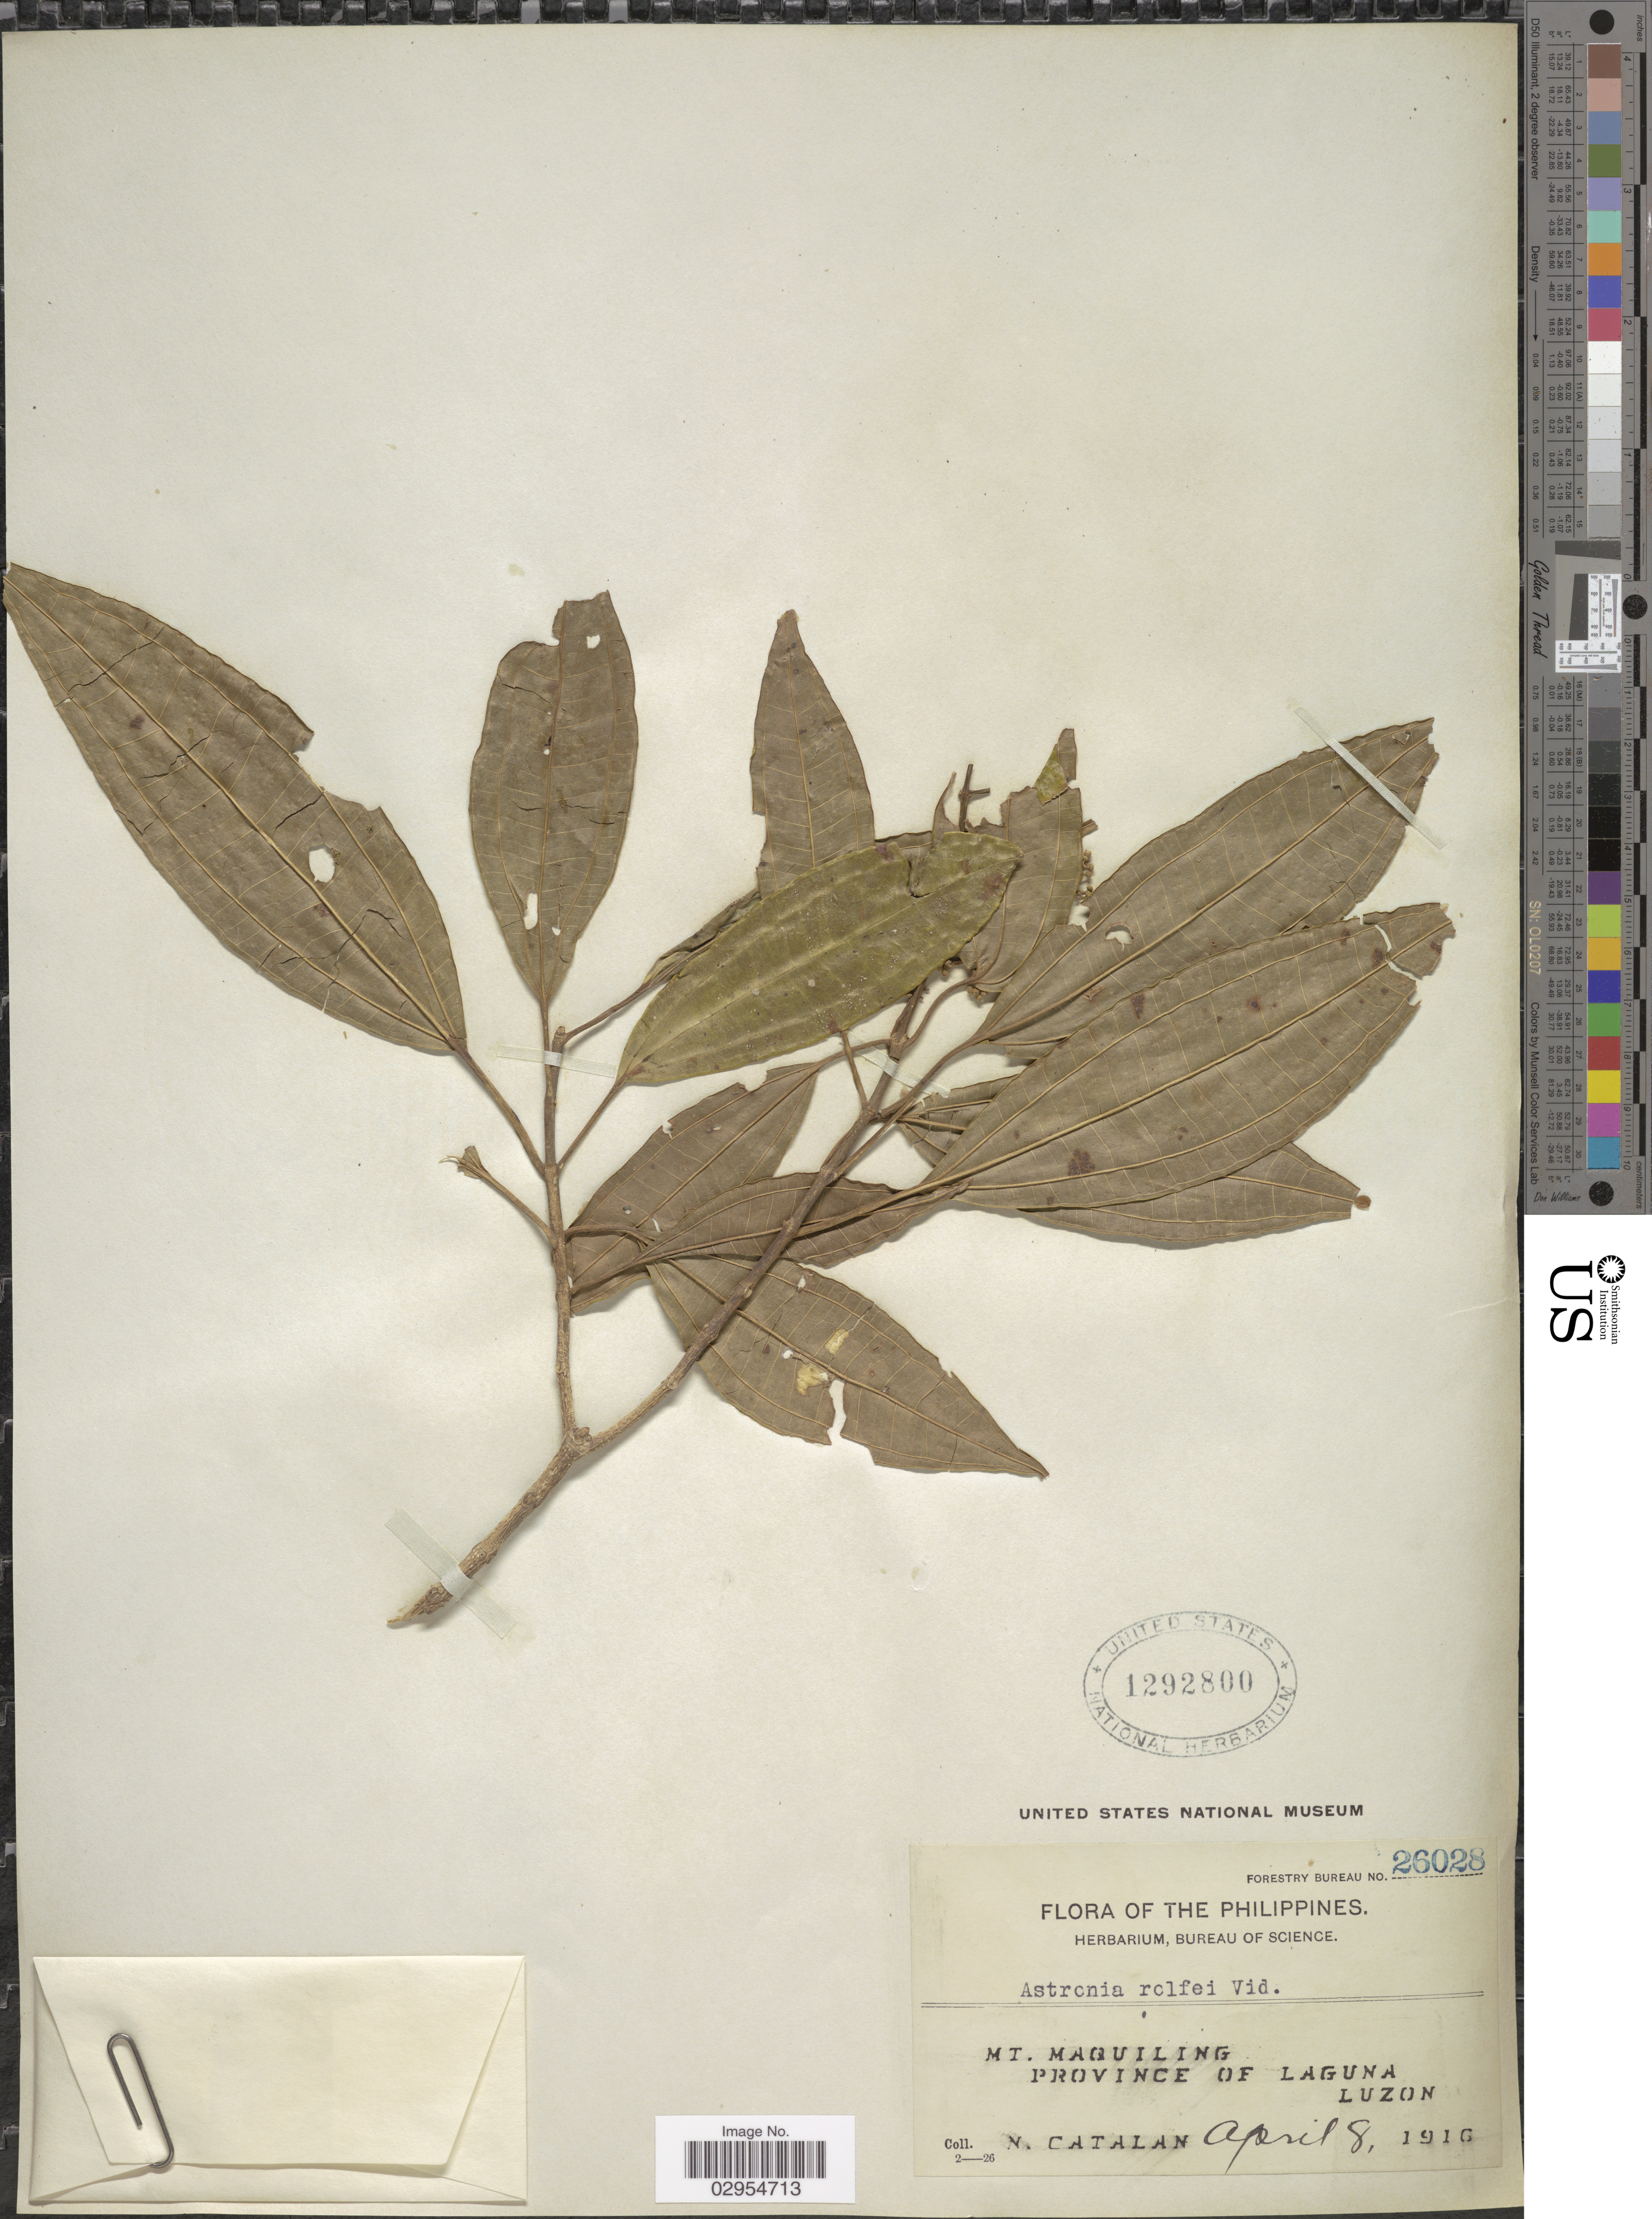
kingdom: Plantae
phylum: Tracheophyta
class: Magnoliopsida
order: Myrtales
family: Melastomataceae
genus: Astronia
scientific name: Astronia rolfei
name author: S. Vidal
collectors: N. Catalan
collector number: Forestry Bureau 26028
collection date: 1916-04-08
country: Philippines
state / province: Calabarzon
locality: Mt. Maquiling, Province of Laguna, Luzon.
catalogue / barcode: US 1292800